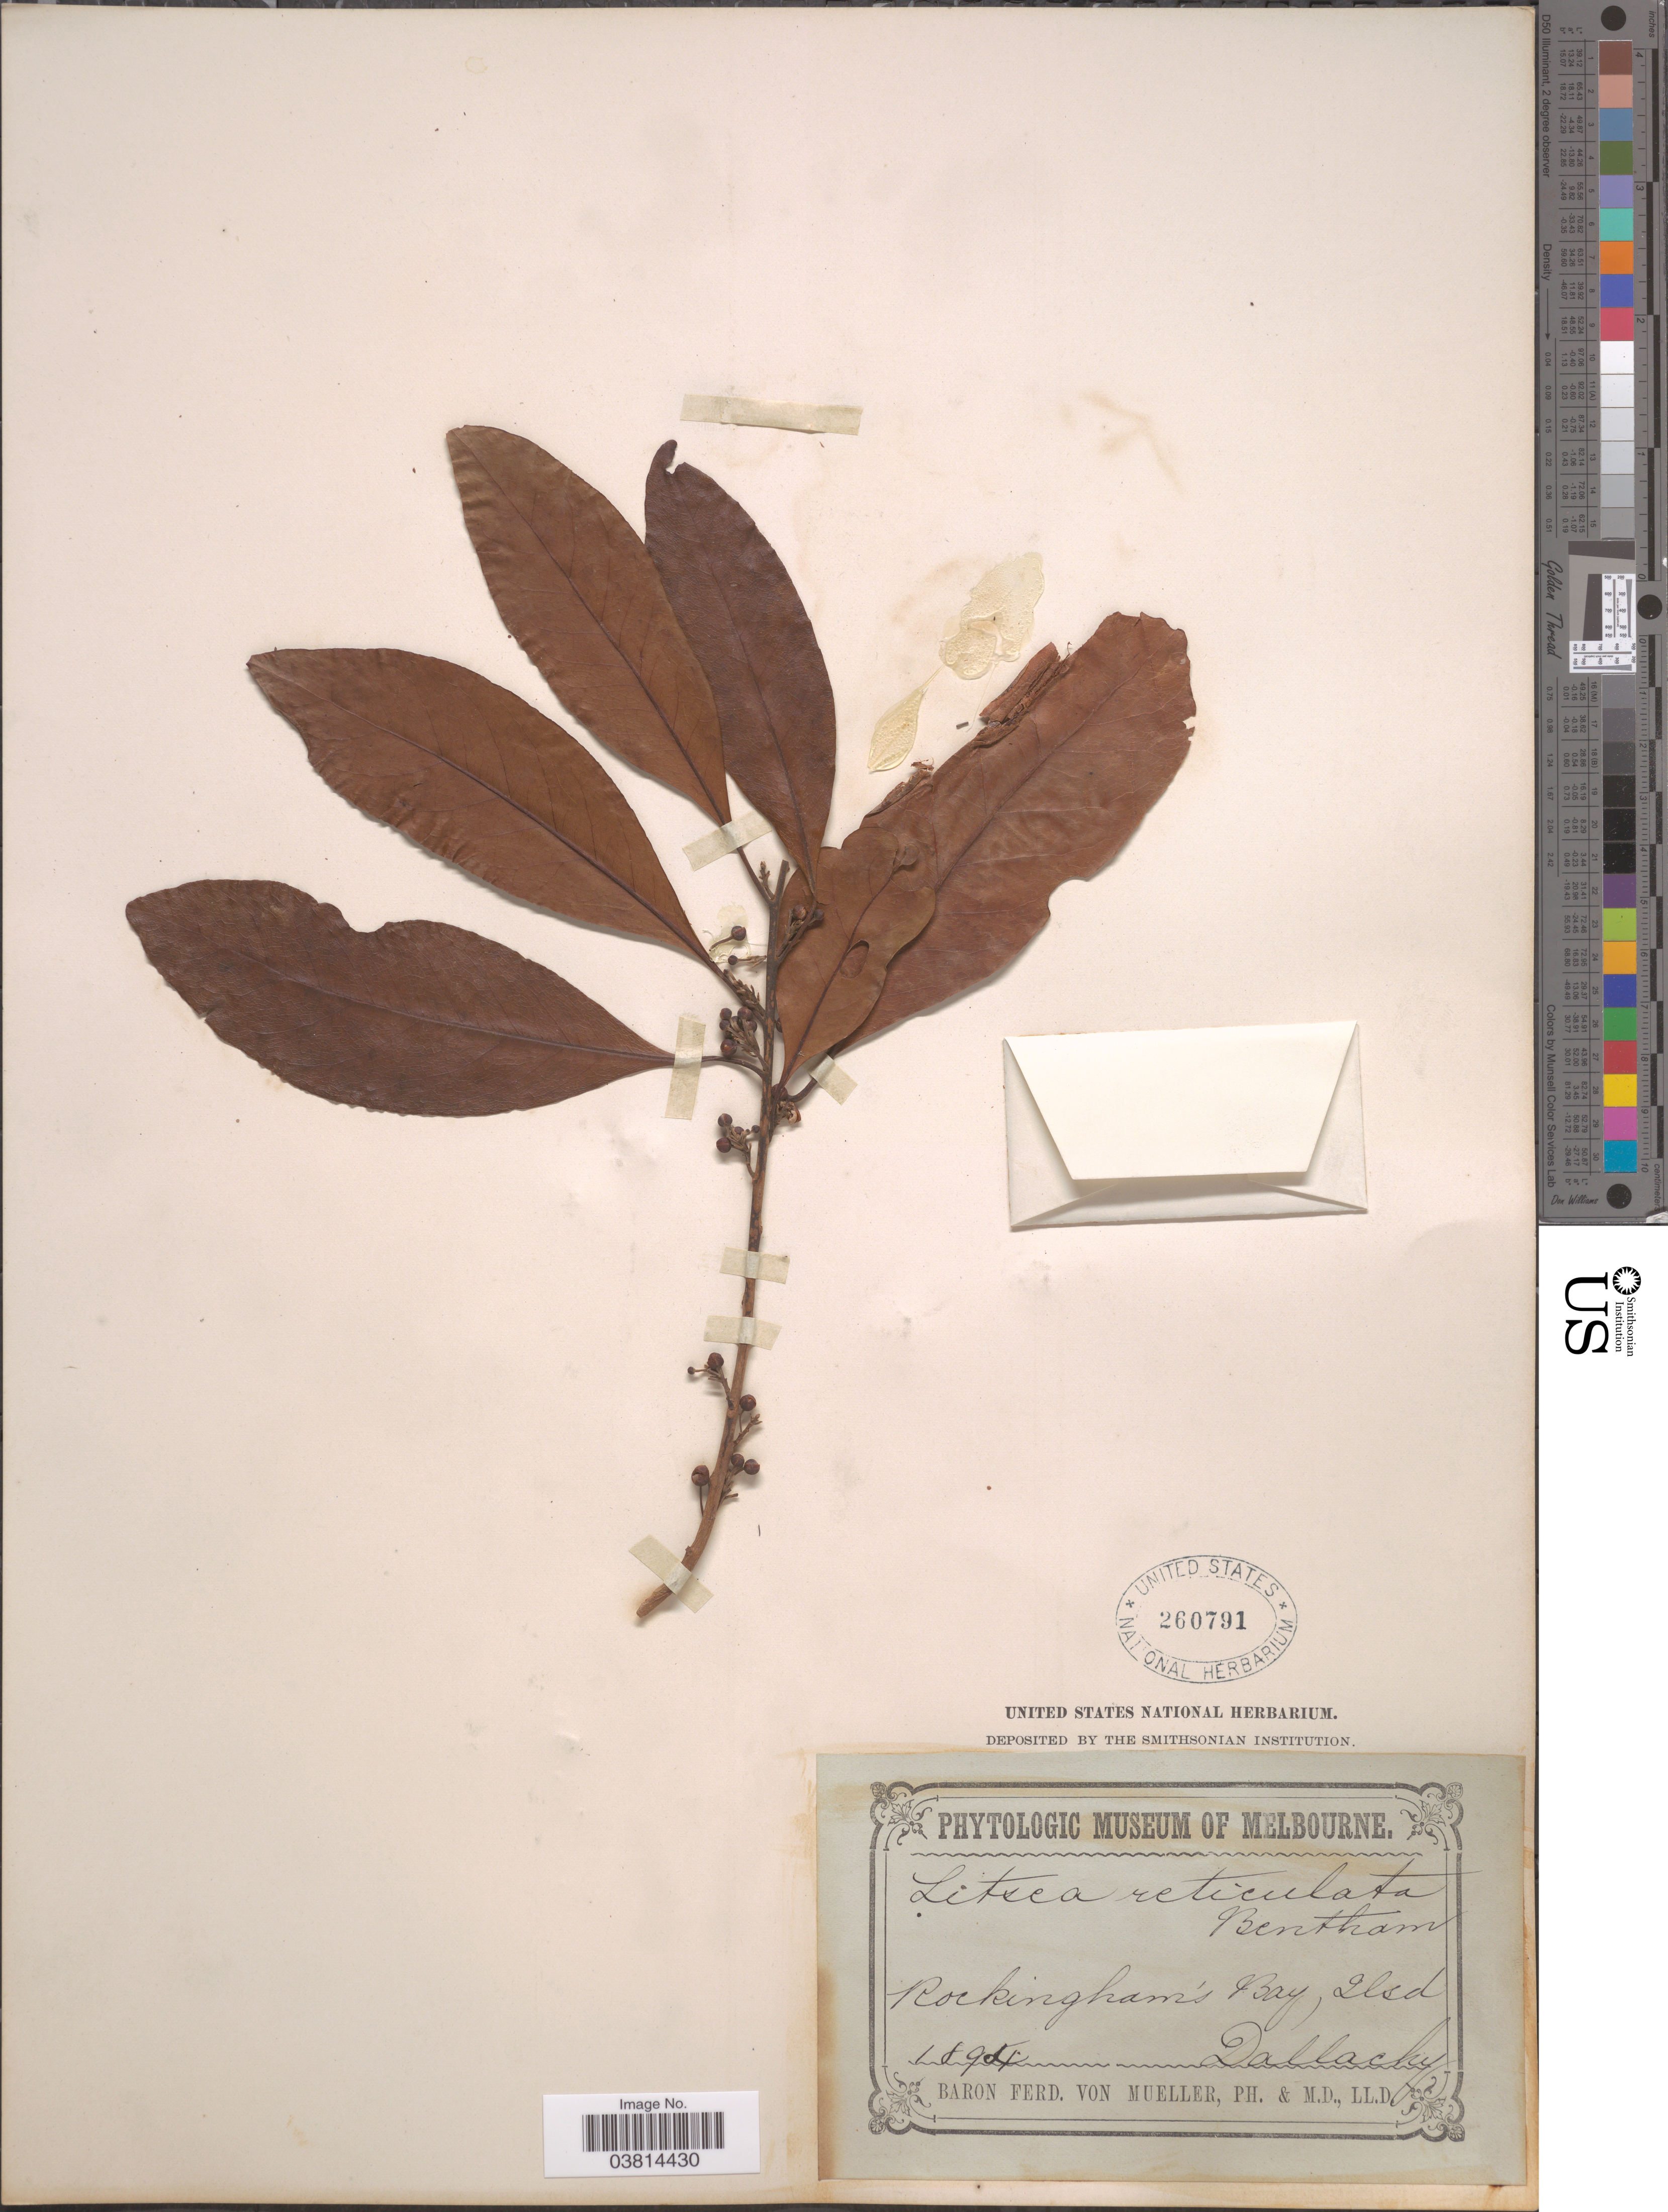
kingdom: Plantae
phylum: Tracheophyta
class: Magnoliopsida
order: Laurales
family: Lauraceae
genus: Litsea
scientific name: Litsea reticulata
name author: Benth. & Hook. f. ex F. Muell.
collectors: B. von Mueller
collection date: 1894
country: Australia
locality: Rockingham's Bay, Ilsd. Dallacky.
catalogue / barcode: US 260791